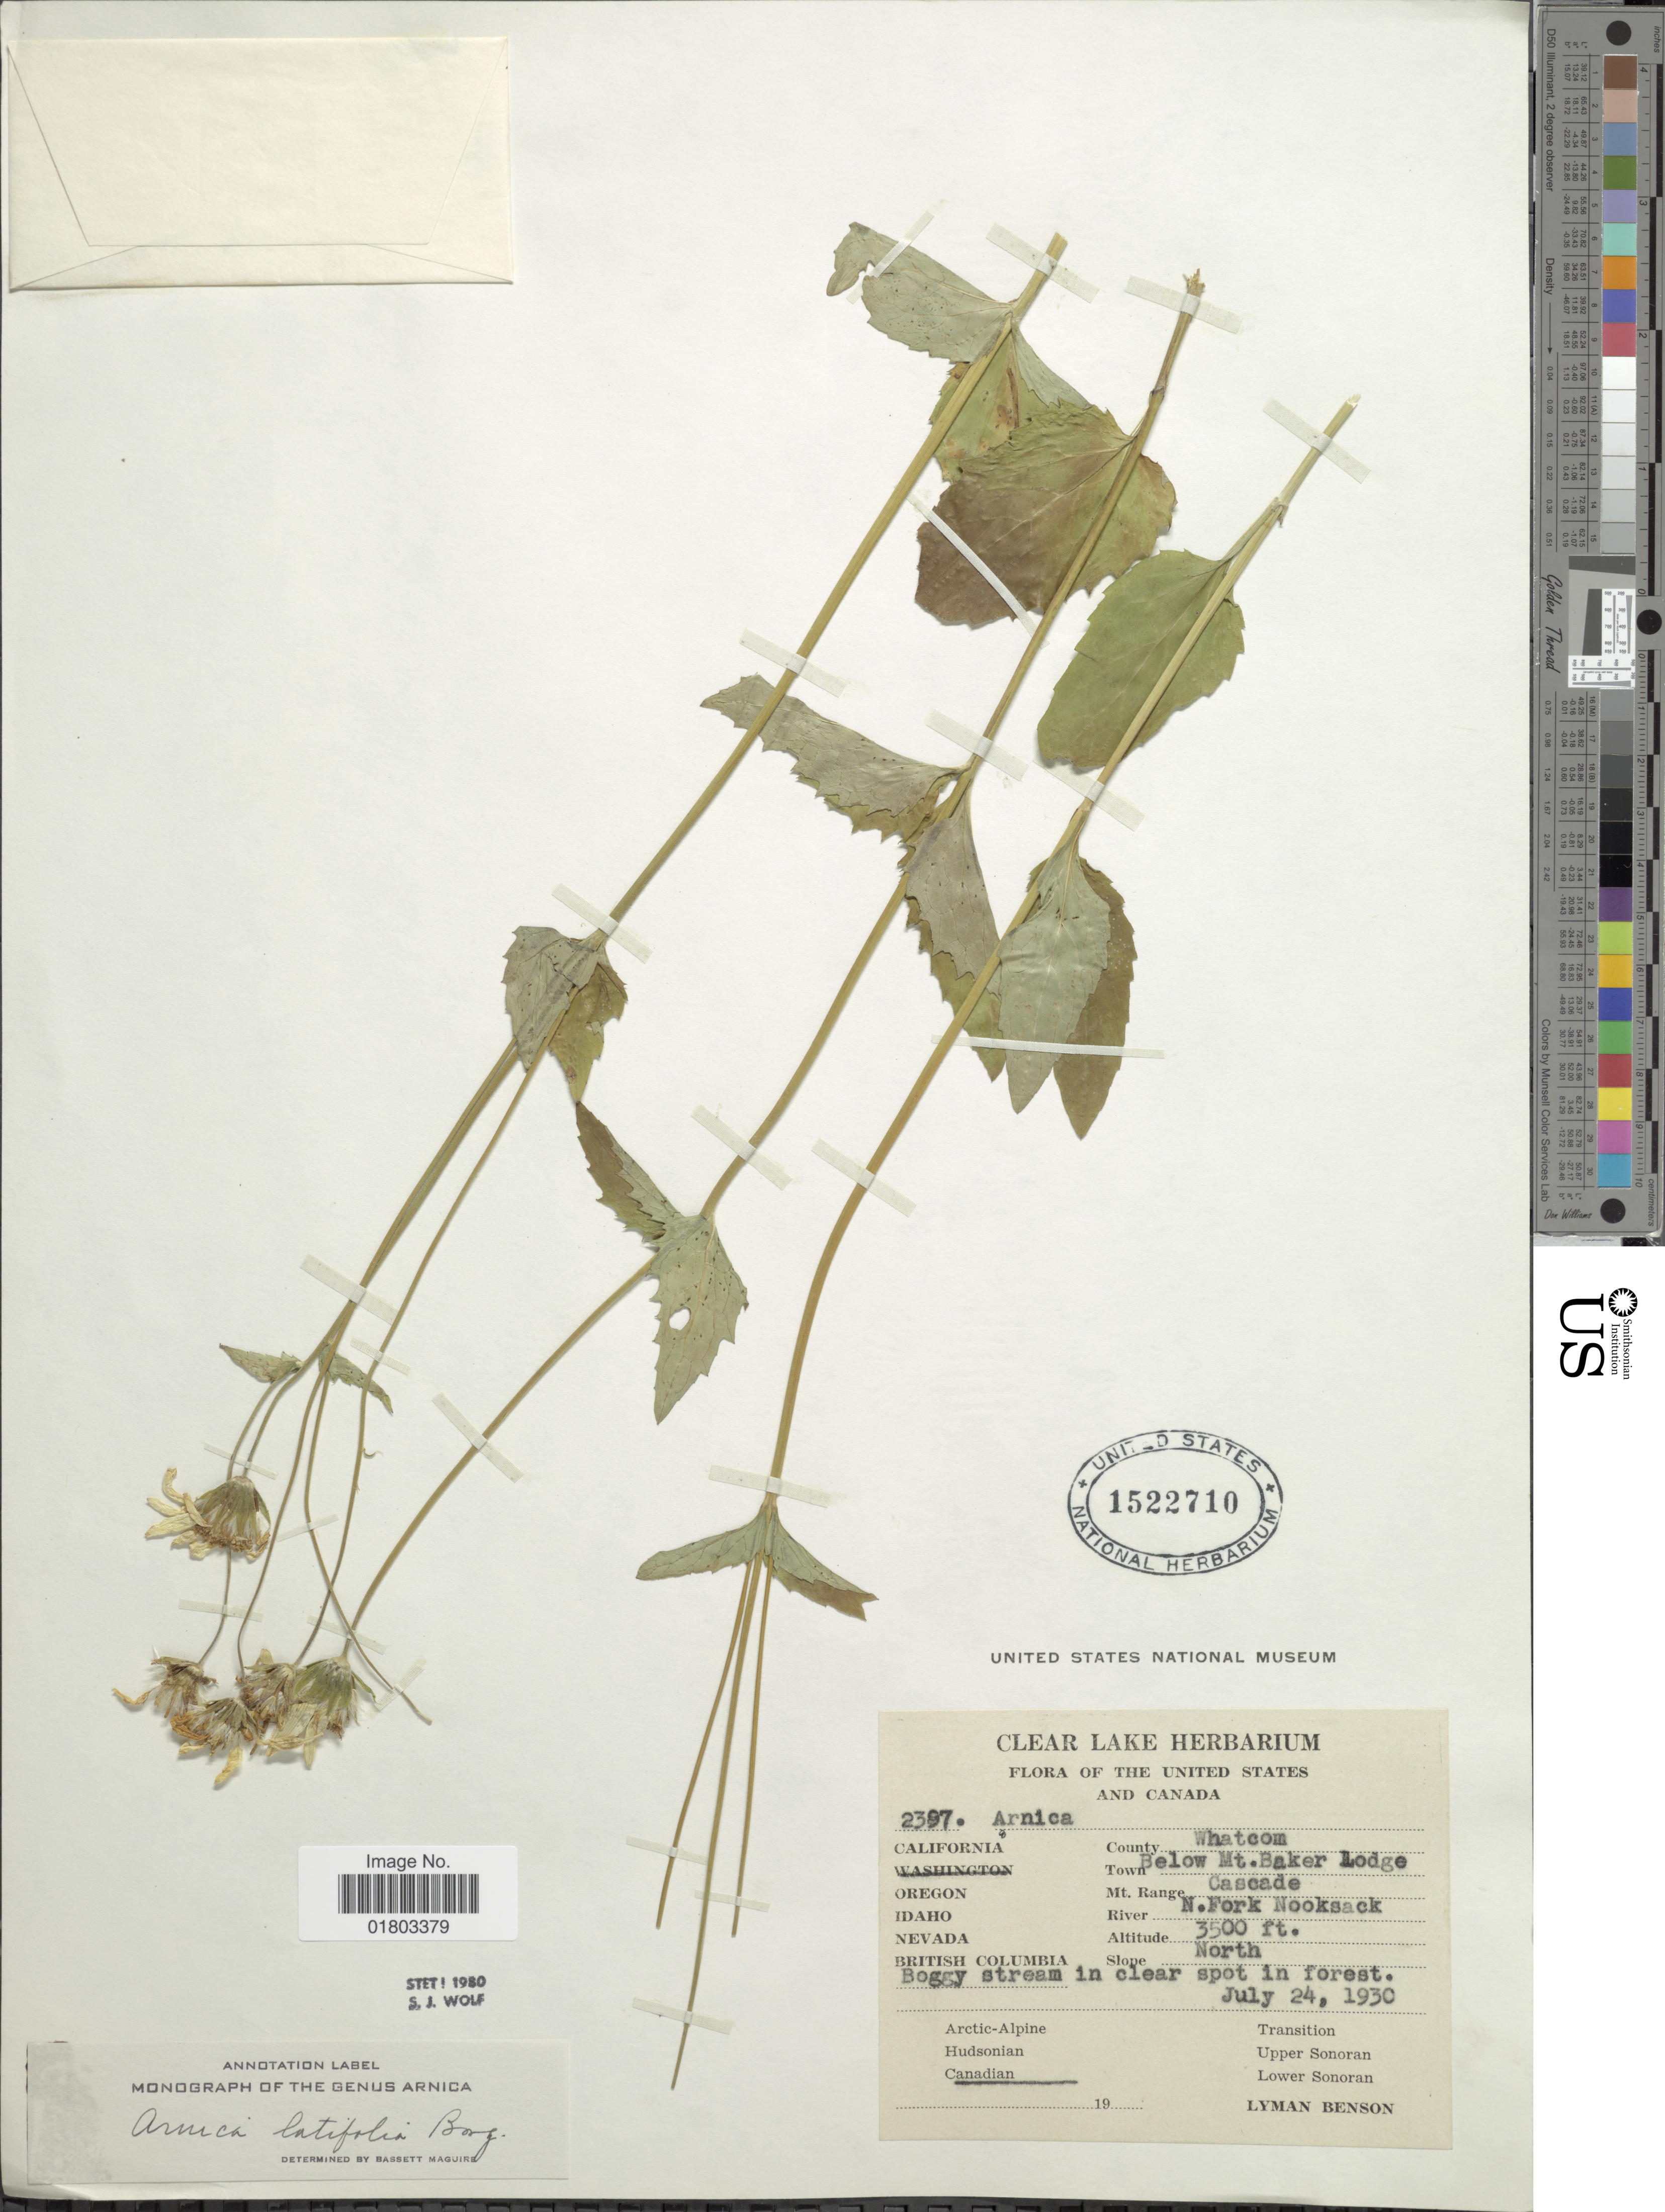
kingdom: Plantae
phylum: Tracheophyta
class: Magnoliopsida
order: Asterales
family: Asteraceae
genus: Arnica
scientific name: Arnica latifolia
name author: Bong.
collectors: L. D. Benson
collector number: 2397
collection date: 1930-07-24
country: United States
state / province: Washington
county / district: Whatcom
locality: The United States and Canada, County Whatcom, Town Below Mt Baker Lodge, Mr Range Cascade, River N. Fork Nooksack, Slope North Boggy stream in clear spot in forest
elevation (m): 1067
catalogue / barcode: US 1522710